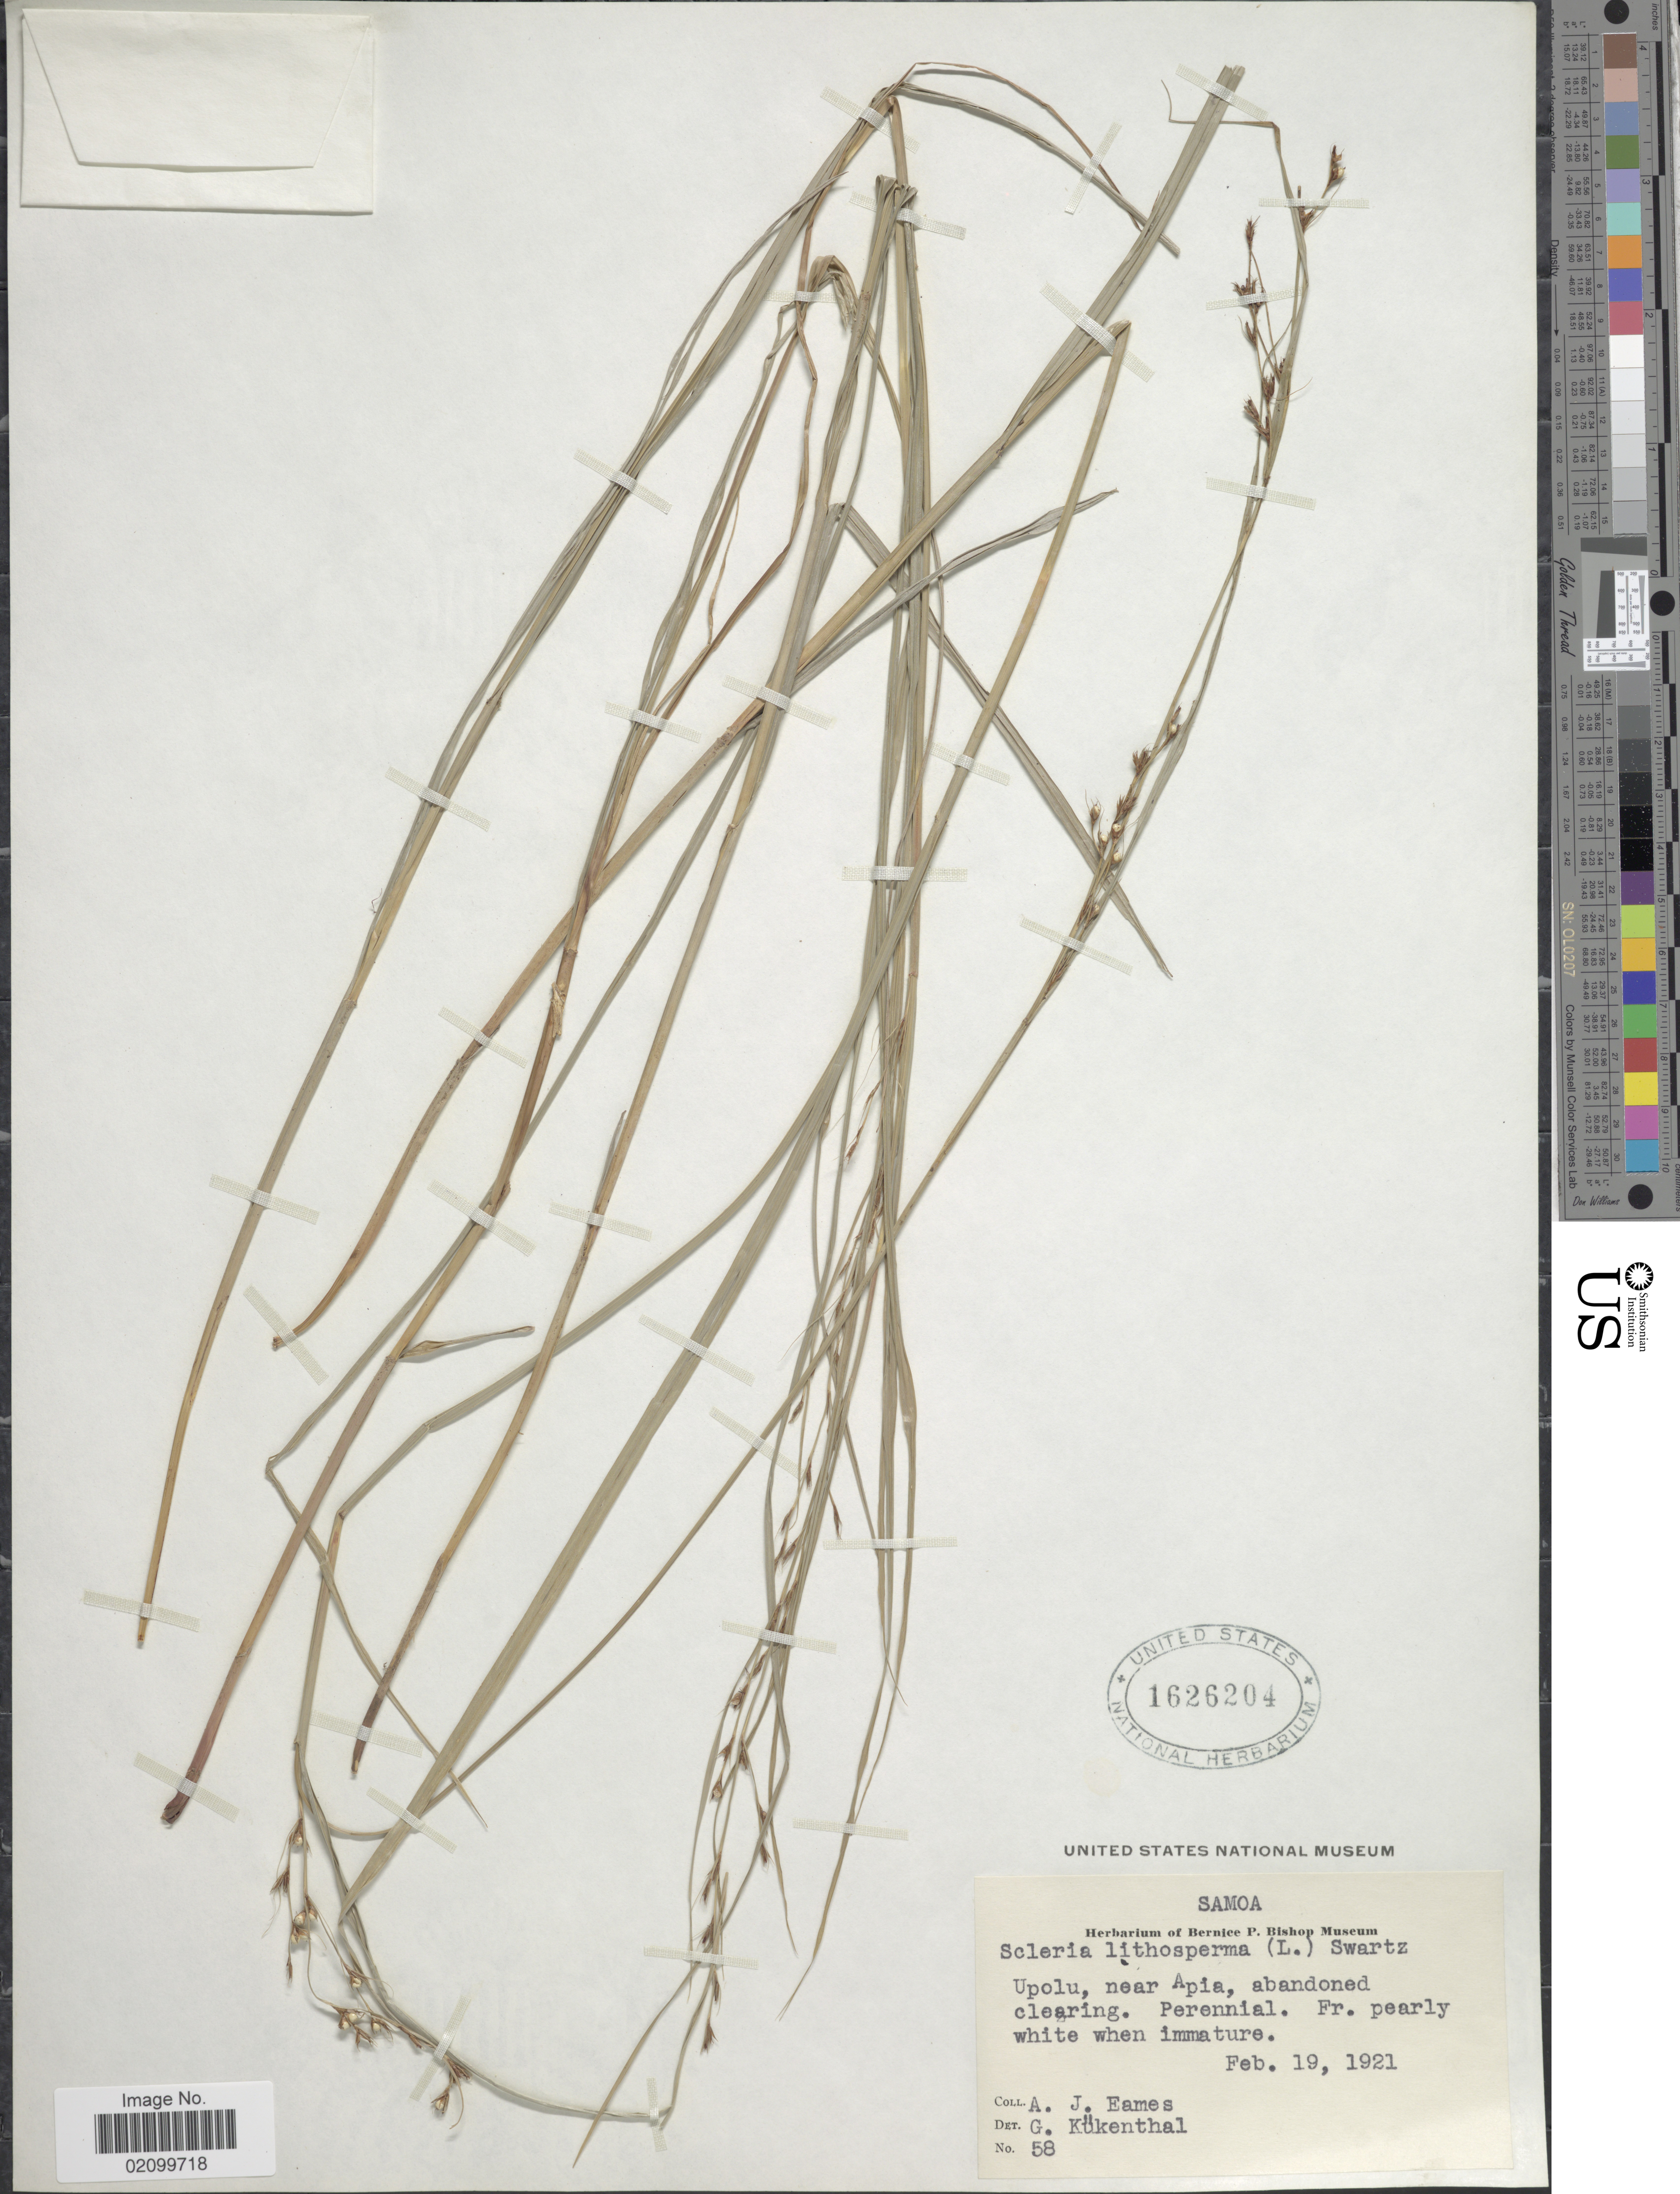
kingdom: Plantae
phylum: Tracheophyta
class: Liliopsida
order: Poales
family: Cyperaceae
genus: Scleria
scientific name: Scleria lithosperma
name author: (L.) Sw.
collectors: A. J. Eames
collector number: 58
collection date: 1921-02-19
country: Samoa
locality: Samoa. Upolu, near Apia, abandoned clearing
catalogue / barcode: US 1626204